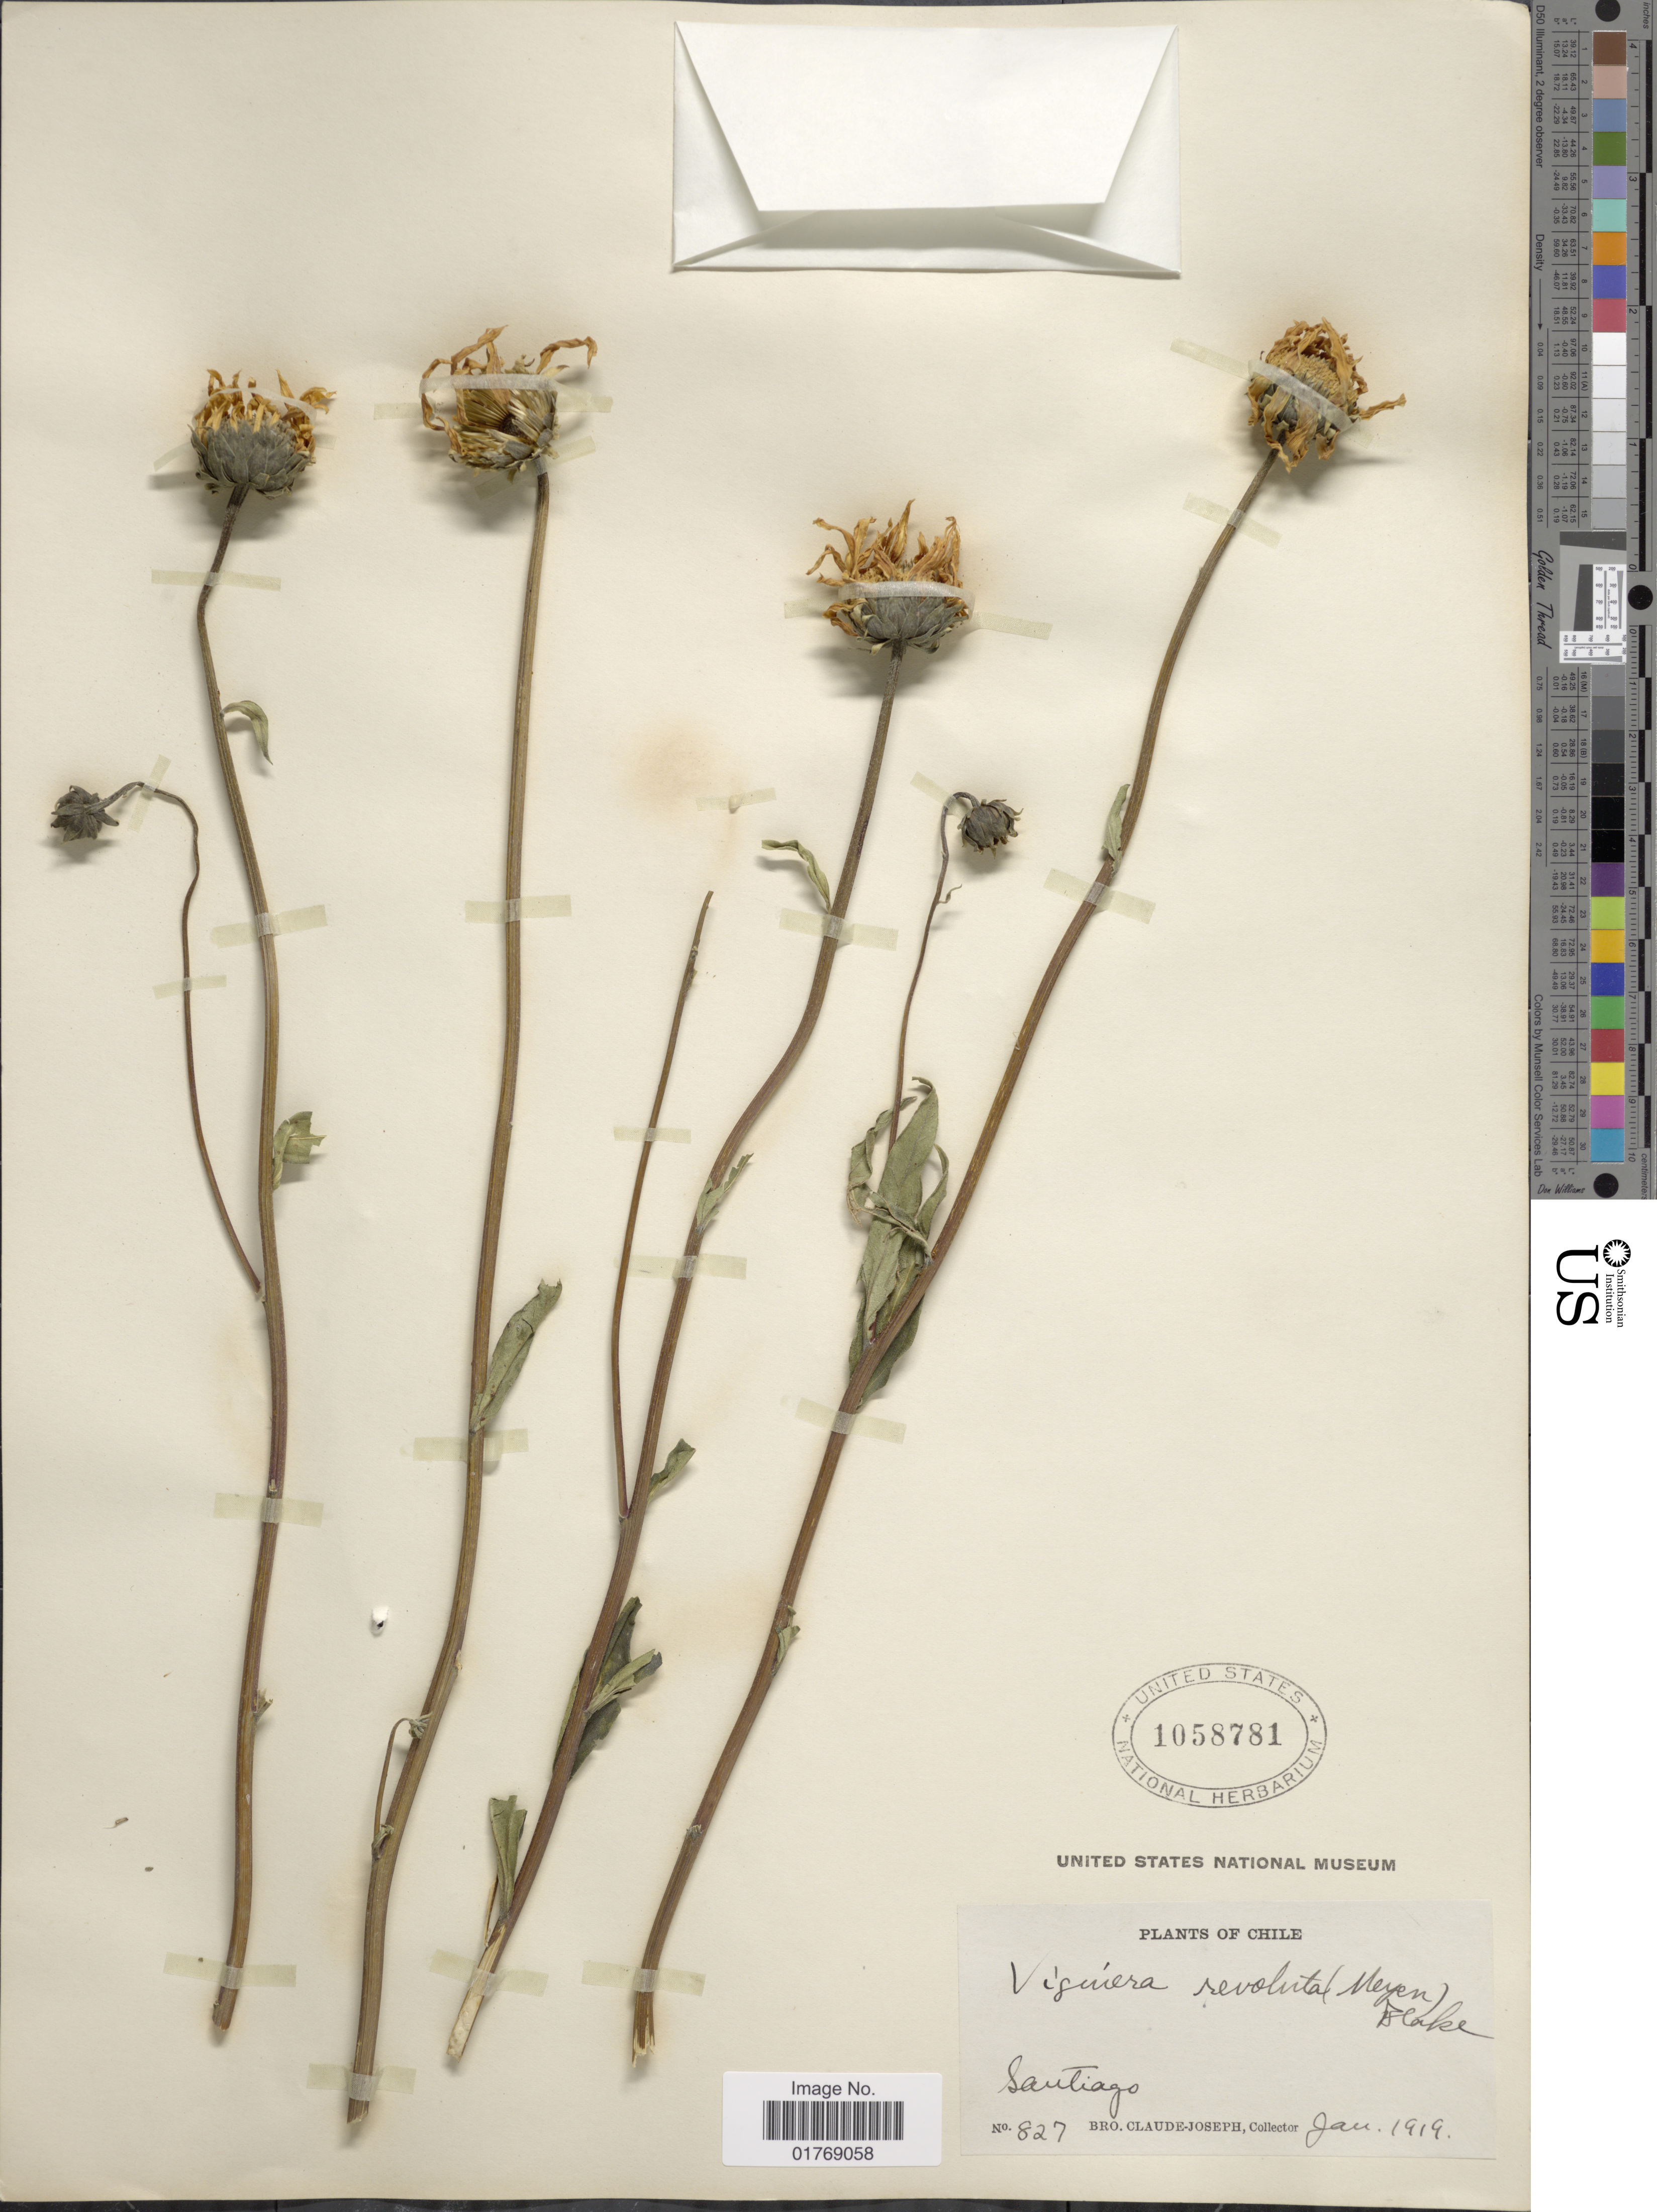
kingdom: Plantae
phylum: Tracheophyta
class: Magnoliopsida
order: Asterales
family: Asteraceae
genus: Viguiera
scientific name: Viguiera revoluta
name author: (Meyen) Blake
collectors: Bro. Claude-Joseph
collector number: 827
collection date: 1919-01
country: Chile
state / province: Región Metropolitana (RM)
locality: Santiago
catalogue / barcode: US 1058781